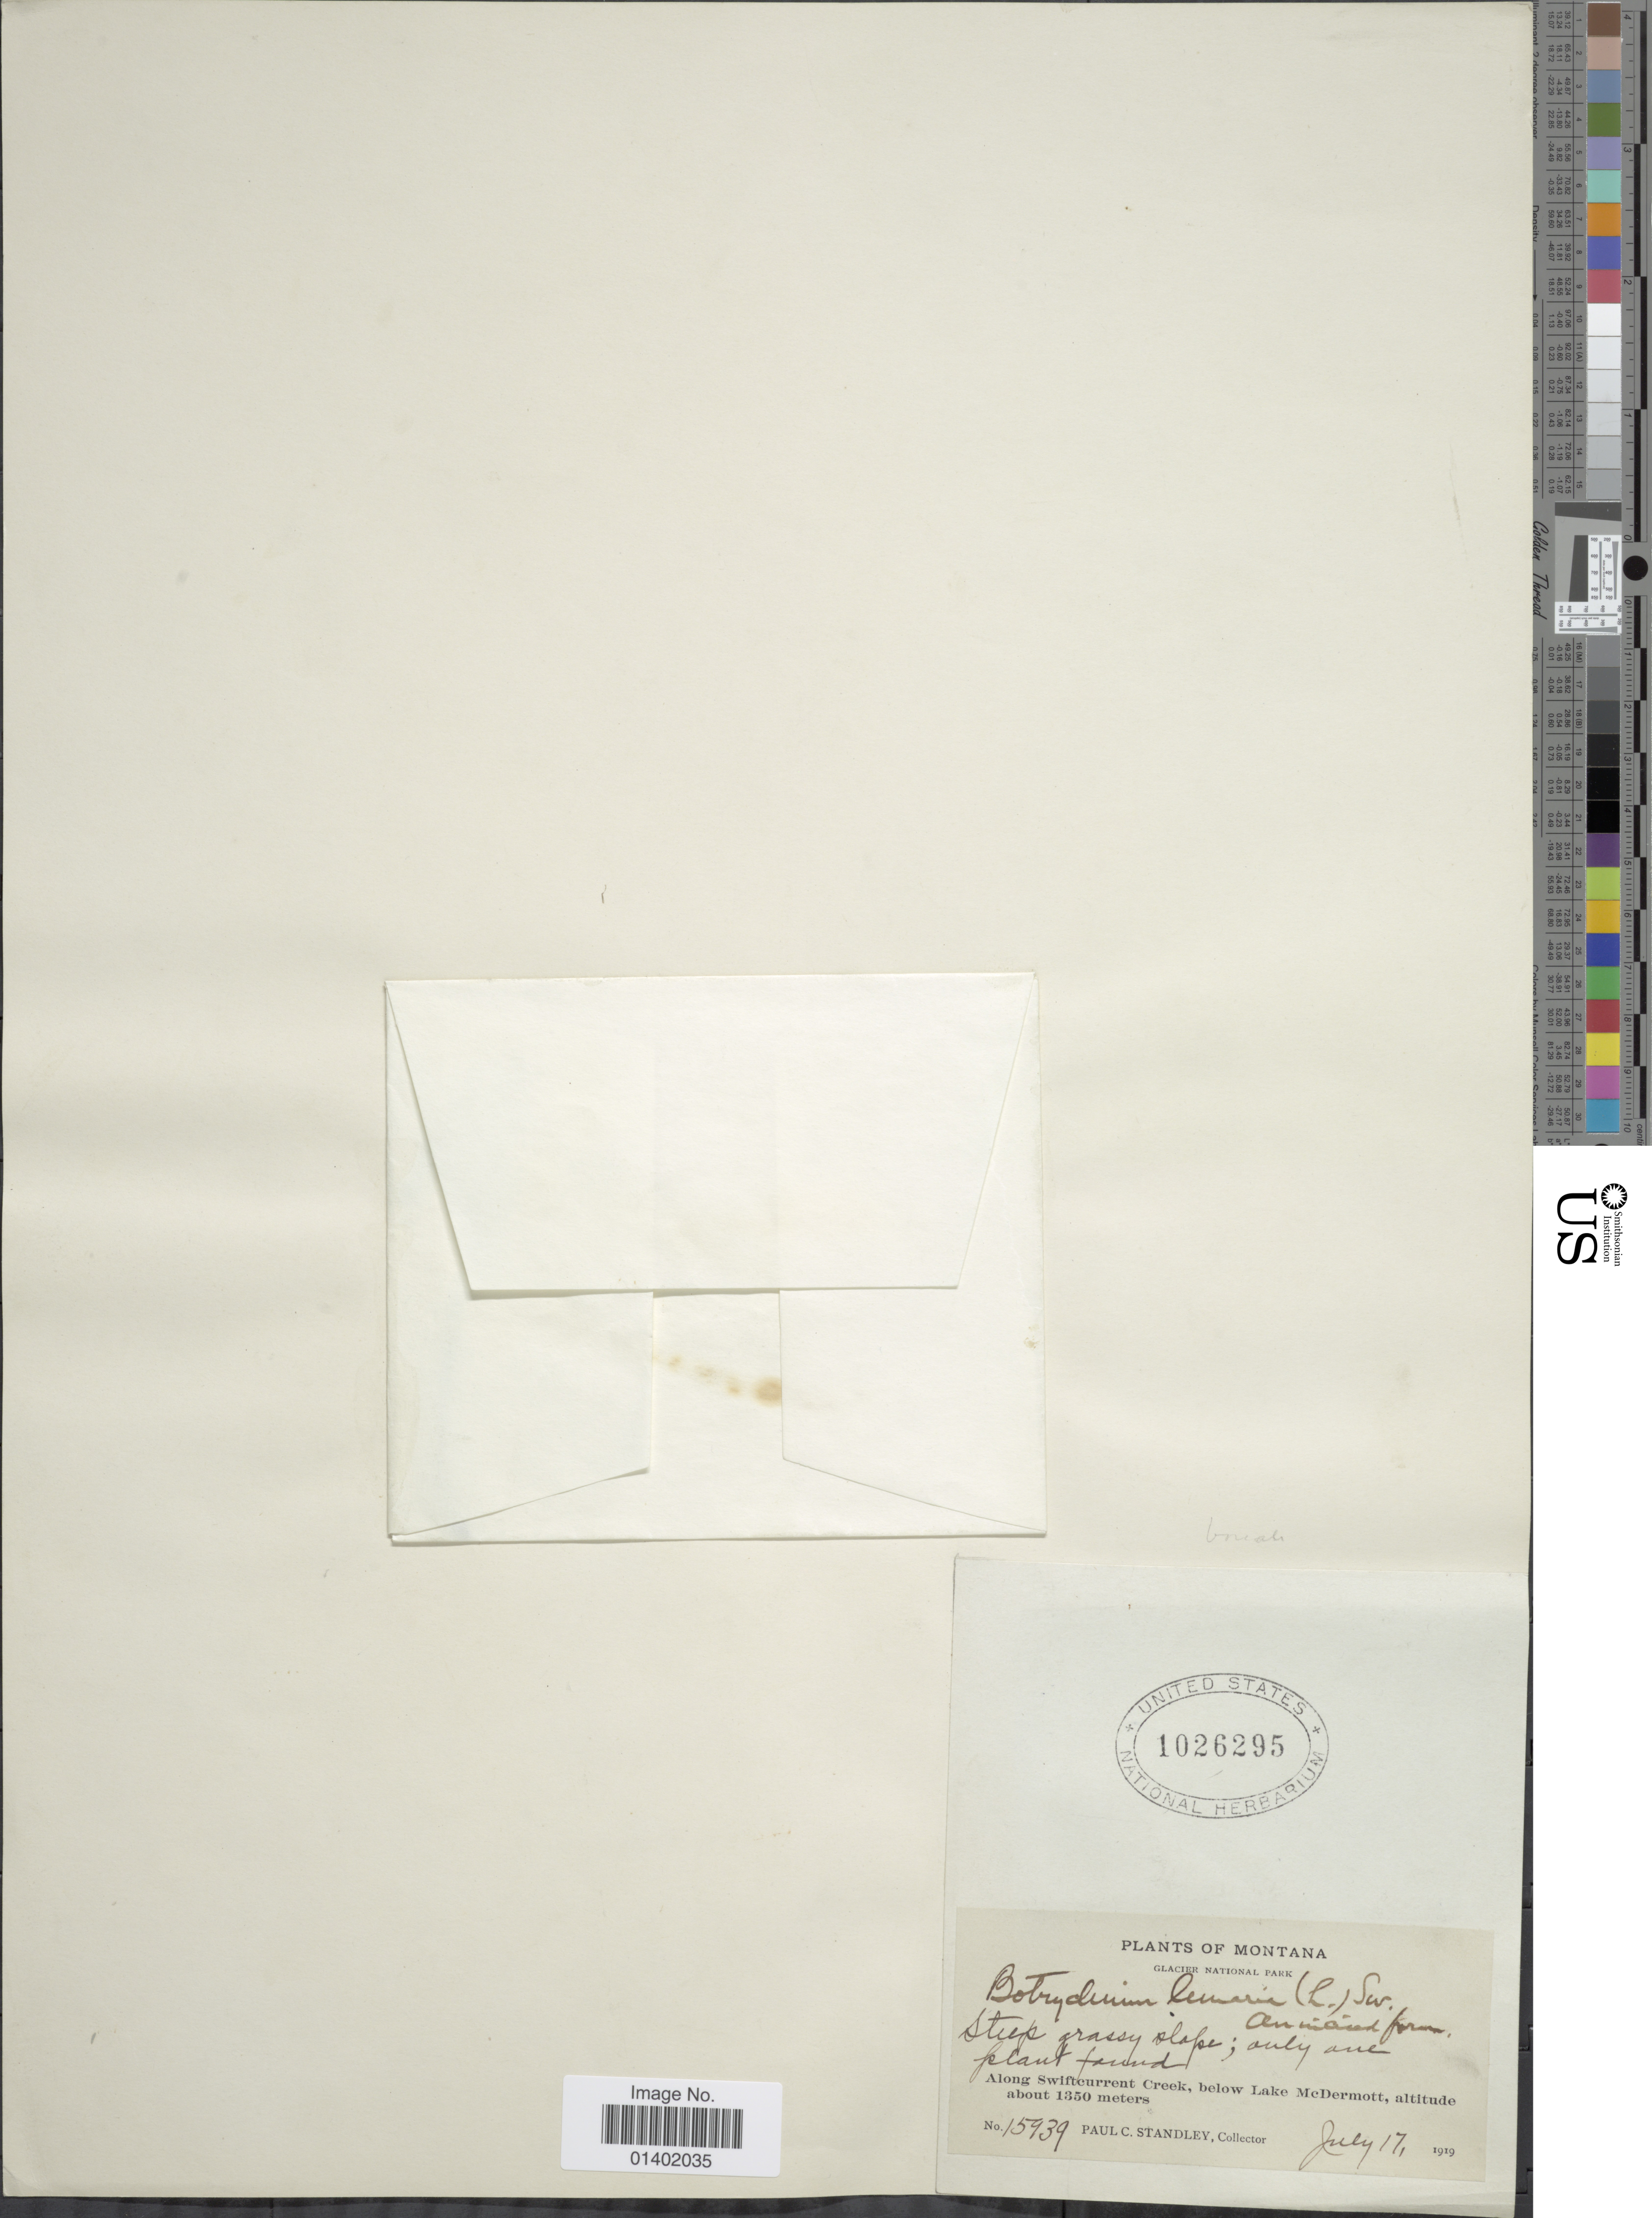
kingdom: Plantae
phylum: Tracheophyta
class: Polypodiopsida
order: Ophioglossales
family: Ophioglossaceae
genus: Botrychium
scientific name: Botrychium lunaria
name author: (L.) Sw.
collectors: P. C. Standley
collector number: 15939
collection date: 1919-07-17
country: United States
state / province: Montana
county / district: Glacier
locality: Glacier National Park, along Swiftcurrent Creek, below Lake McDermott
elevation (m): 1350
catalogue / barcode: US 1026295